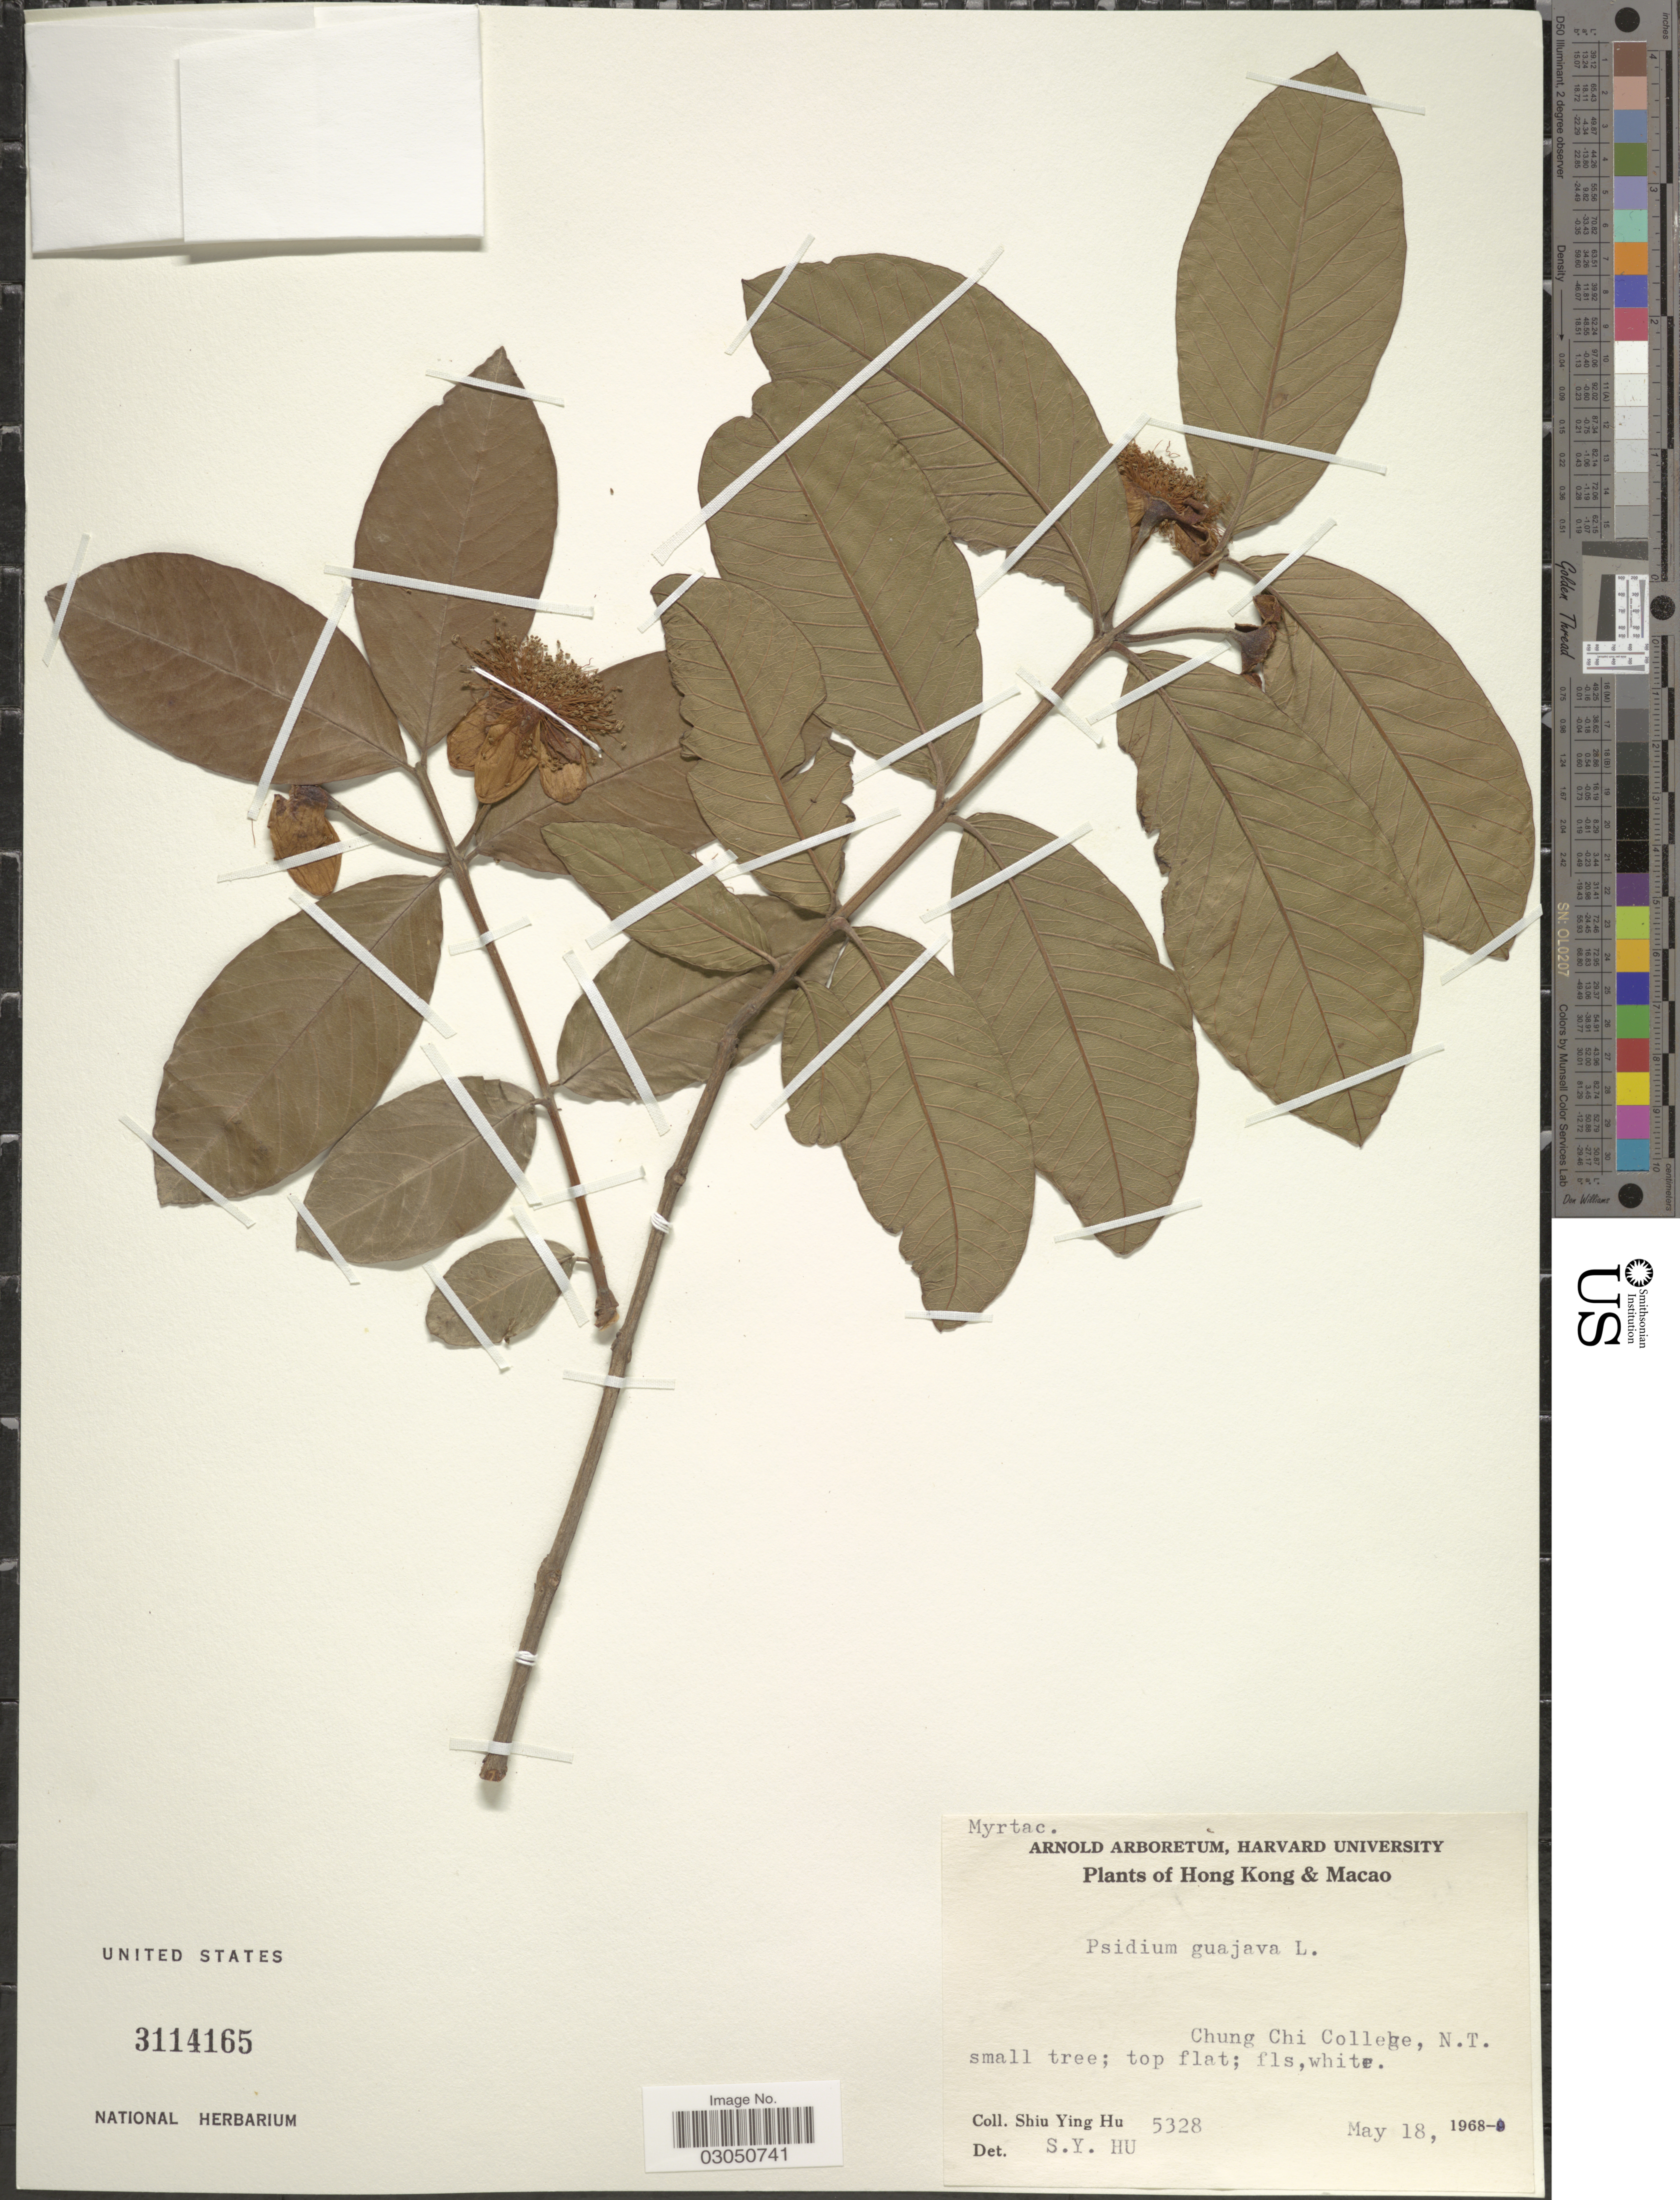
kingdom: Plantae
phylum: Tracheophyta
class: Magnoliopsida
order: Myrtales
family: Myrtaceae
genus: Psidium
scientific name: Psidium guajava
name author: L.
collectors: S. Y. Hu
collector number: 5328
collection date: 1968-05-18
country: China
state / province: Hong Kong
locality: Hong Kong & Macao. Chung Chi College, N.T.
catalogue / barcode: US 3114165